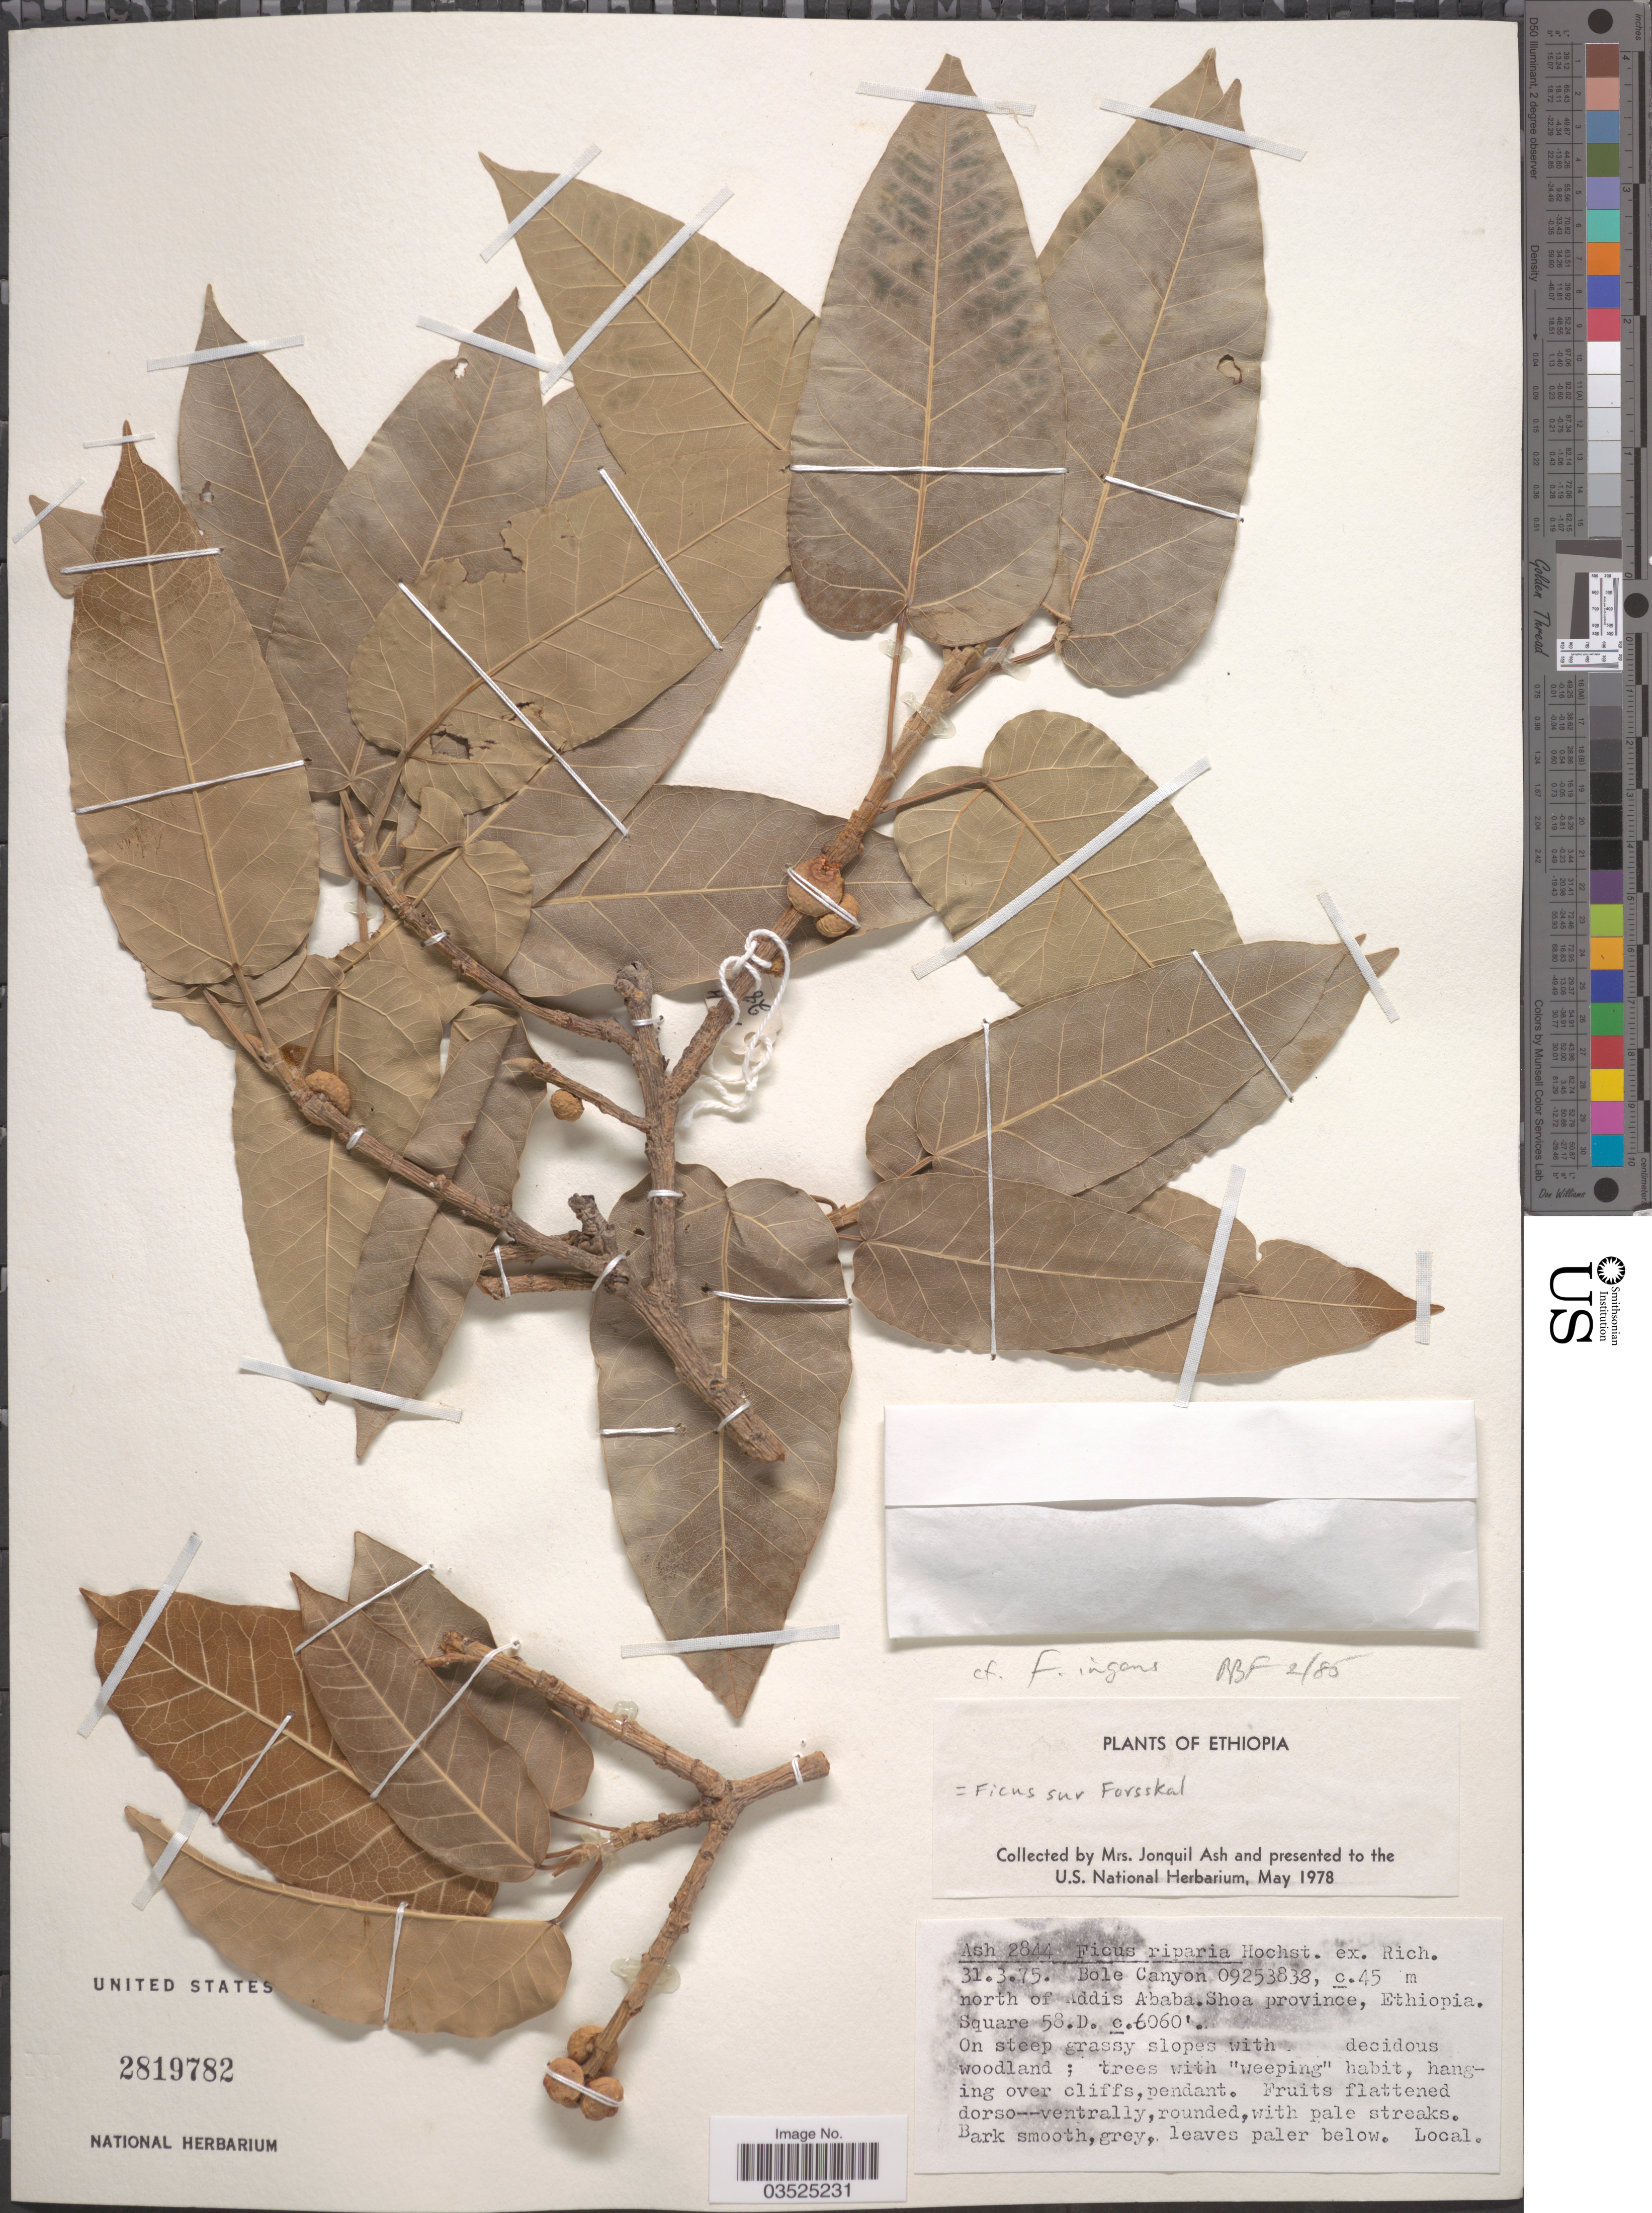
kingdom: Plantae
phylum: Tracheophyta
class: Magnoliopsida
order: Rosales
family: Moraceae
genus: Ficus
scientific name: Ficus ingens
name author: (Miq.) Miq.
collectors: J. Ash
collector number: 2844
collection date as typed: Transcribed d/m/y: 31/3/75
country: Ethiopia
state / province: Addis Ababa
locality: Bole Canyon 09253838, c. 45 m north of Addis Ababa. Shoa province. Square 58.D.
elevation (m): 1847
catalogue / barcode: US 2819782